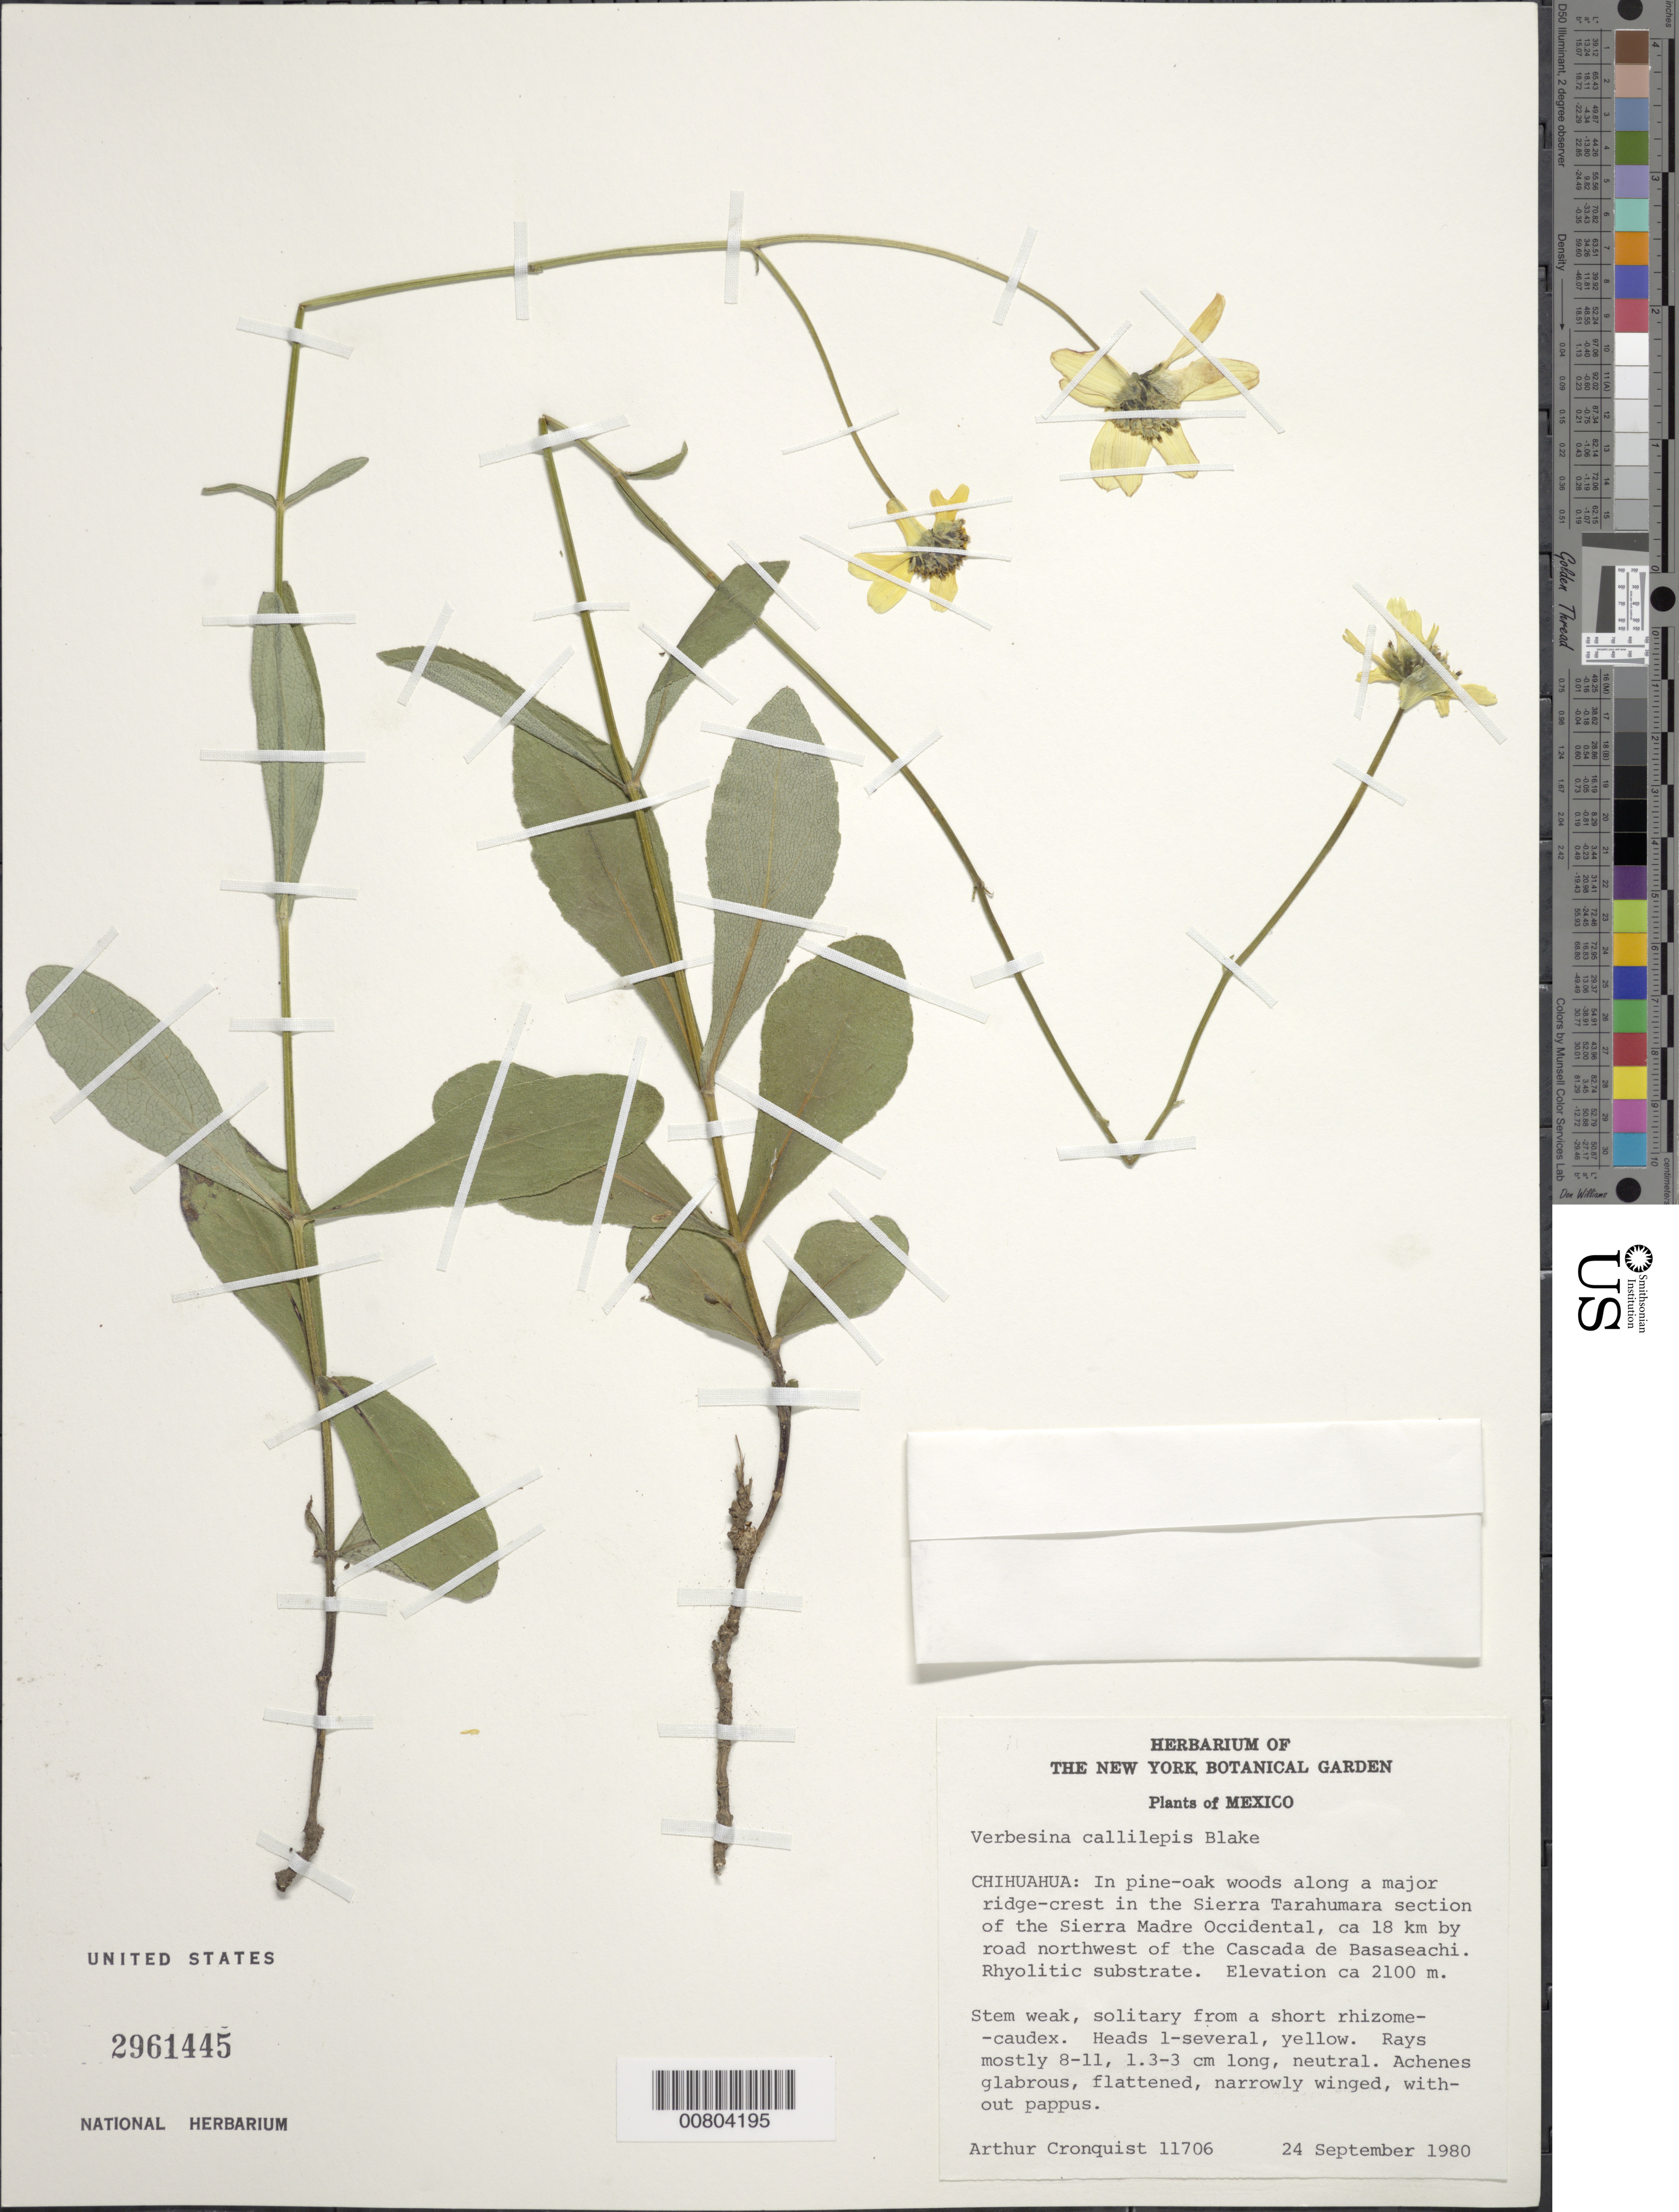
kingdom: Plantae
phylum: Tracheophyta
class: Magnoliopsida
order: Asterales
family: Asteraceae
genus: Verbesina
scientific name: Verbesina callilepis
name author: S.F. Blake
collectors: A. J. Cronquist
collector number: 11706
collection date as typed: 24 Sep 1980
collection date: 1980-09-24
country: Mexico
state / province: Chihuahua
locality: Sierra Tarahumara section of the Sierra Madre Occidental, ca 18 km by road northwest of the Cascada Basaseachic.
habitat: In Pine-Oak woods along a major ridge-crest. Rhyolitic substrate.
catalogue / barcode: US 2961445